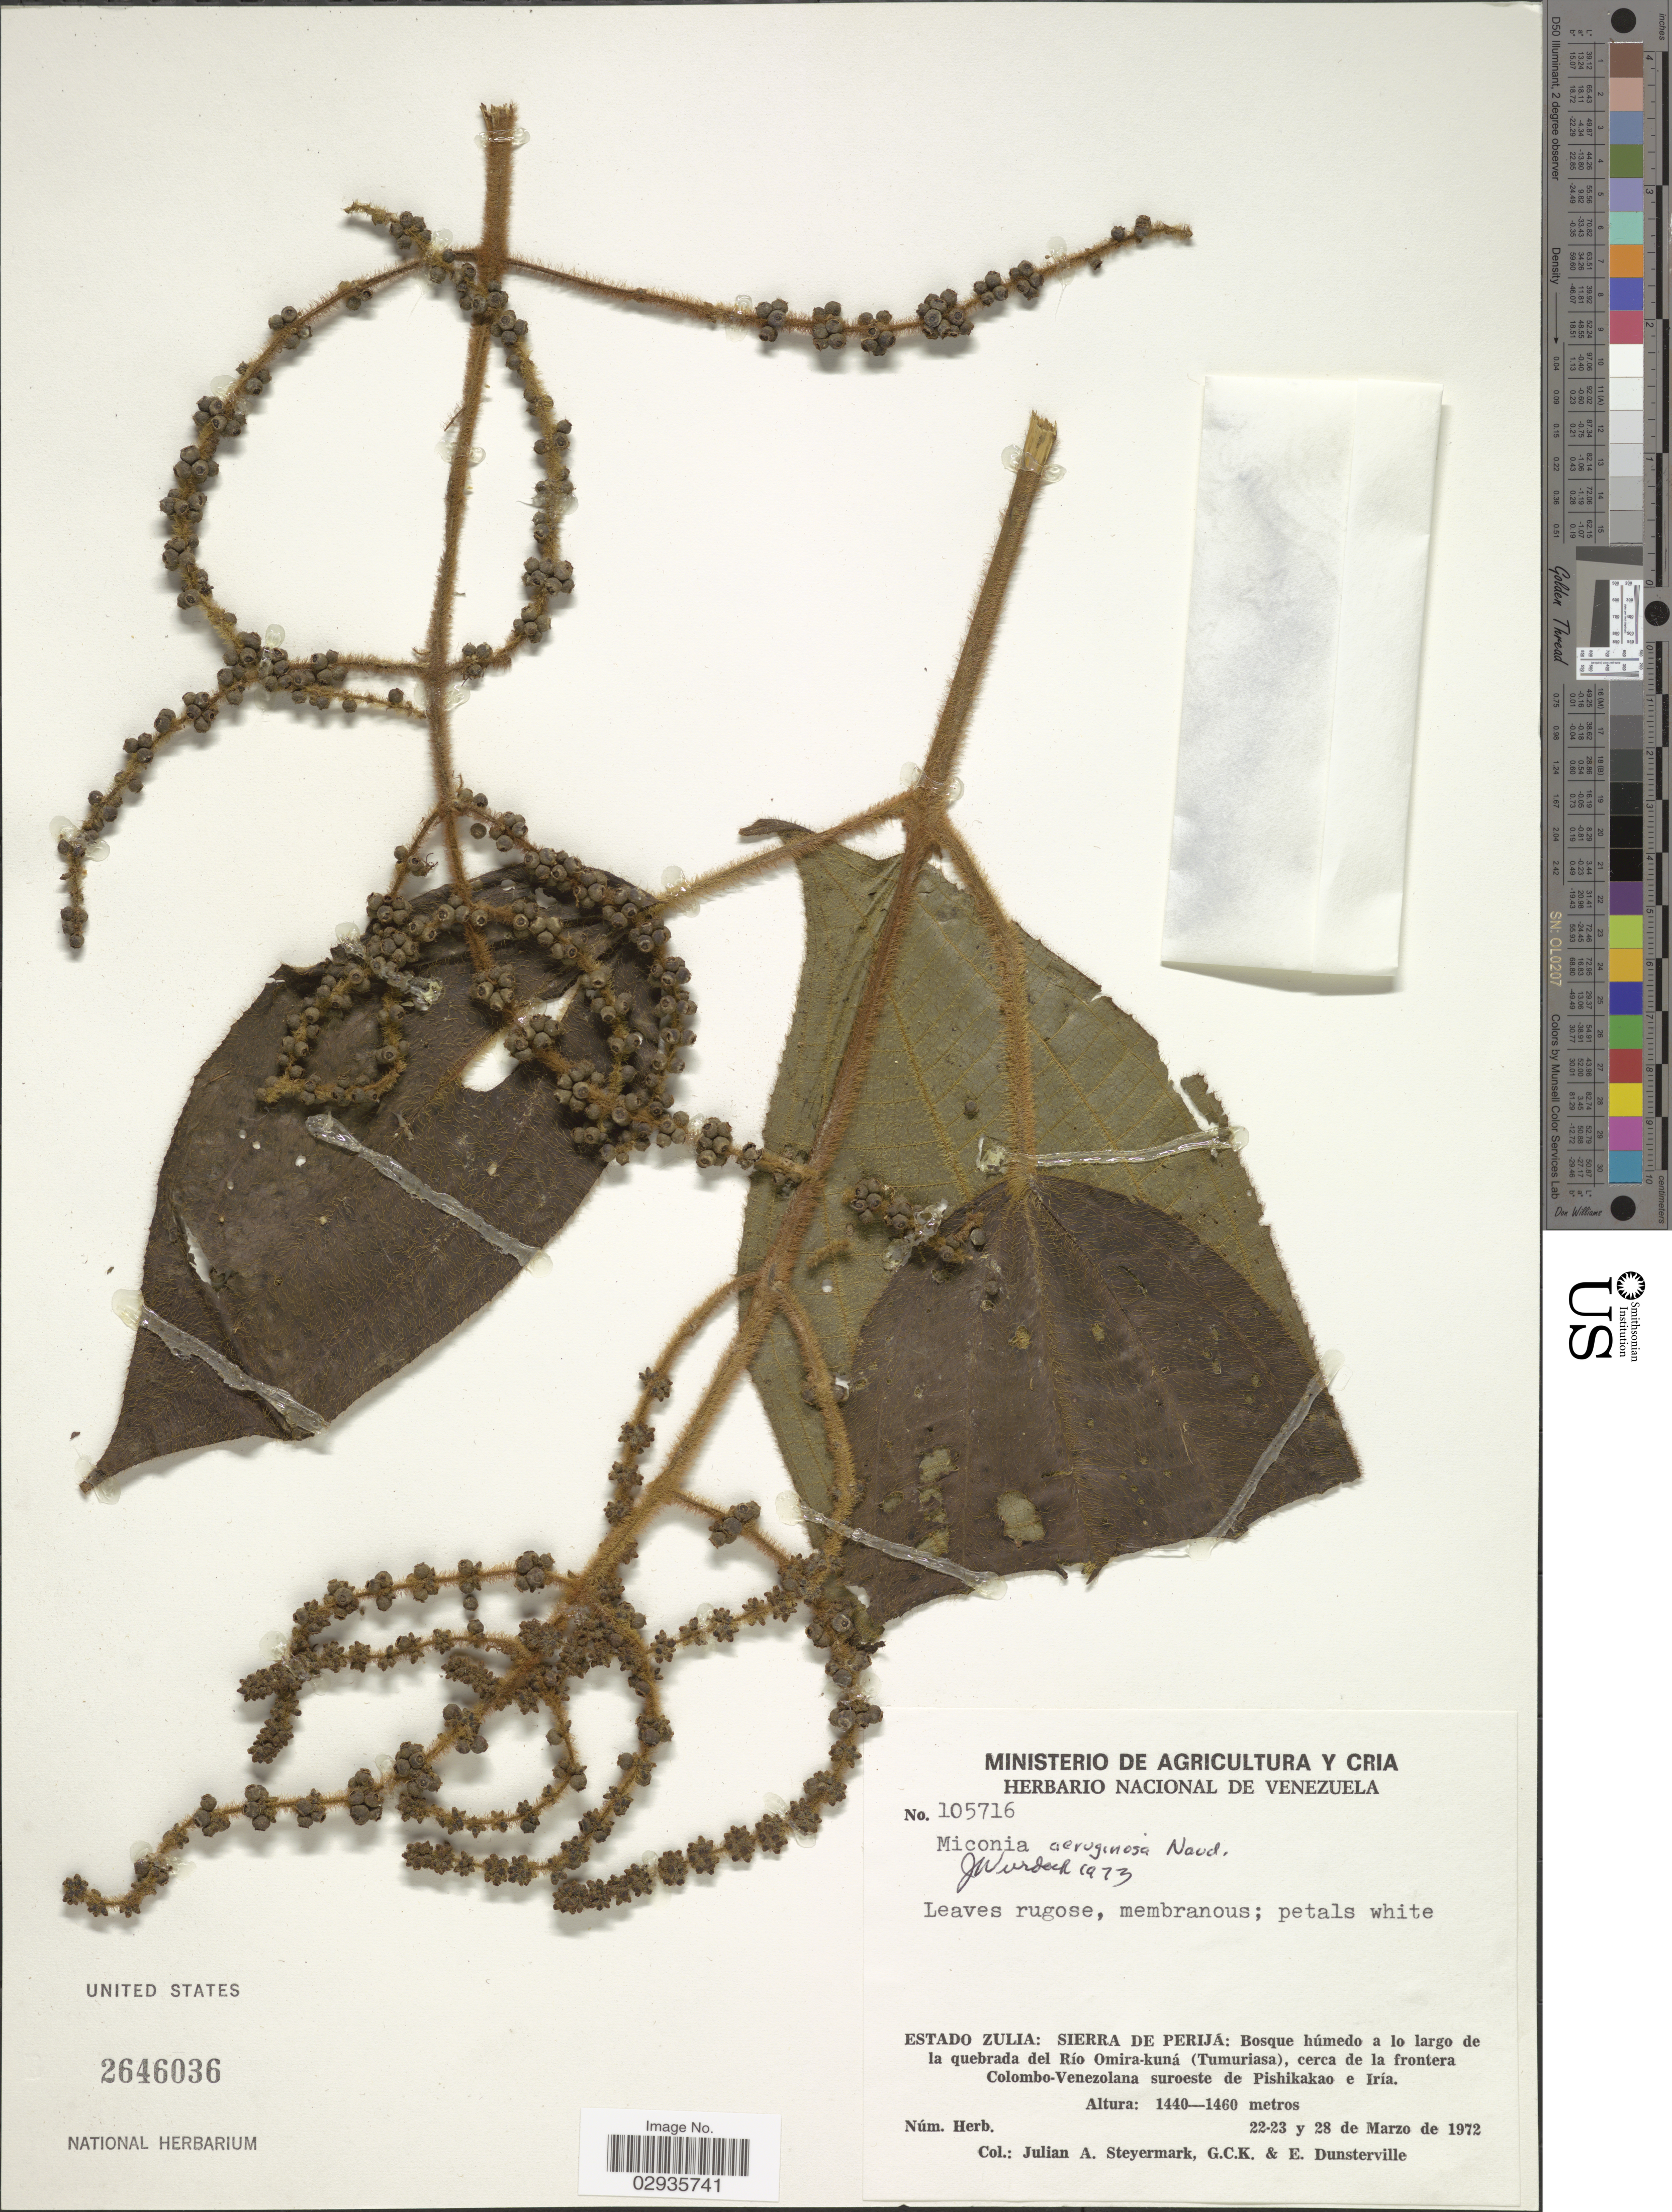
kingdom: Plantae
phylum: Tracheophyta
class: Magnoliopsida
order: Myrtales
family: Melastomataceae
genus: Miconia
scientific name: Miconia aeruginosa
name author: Naudin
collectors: J. Steyermark, G. C. K. Dunsterville & E. Dunsterville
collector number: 105716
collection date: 1972-03-22/1972-03-28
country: Venezuela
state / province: Zulia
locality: Sierra de Perijá: Bosque húmedo a lo largo de la quebrada del Río Omira-kuná (Tumuriasa), cerca de la frontera Colombo-Venezolana suroeste de Pishikakao e Iría.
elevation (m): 1440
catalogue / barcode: US 2646036